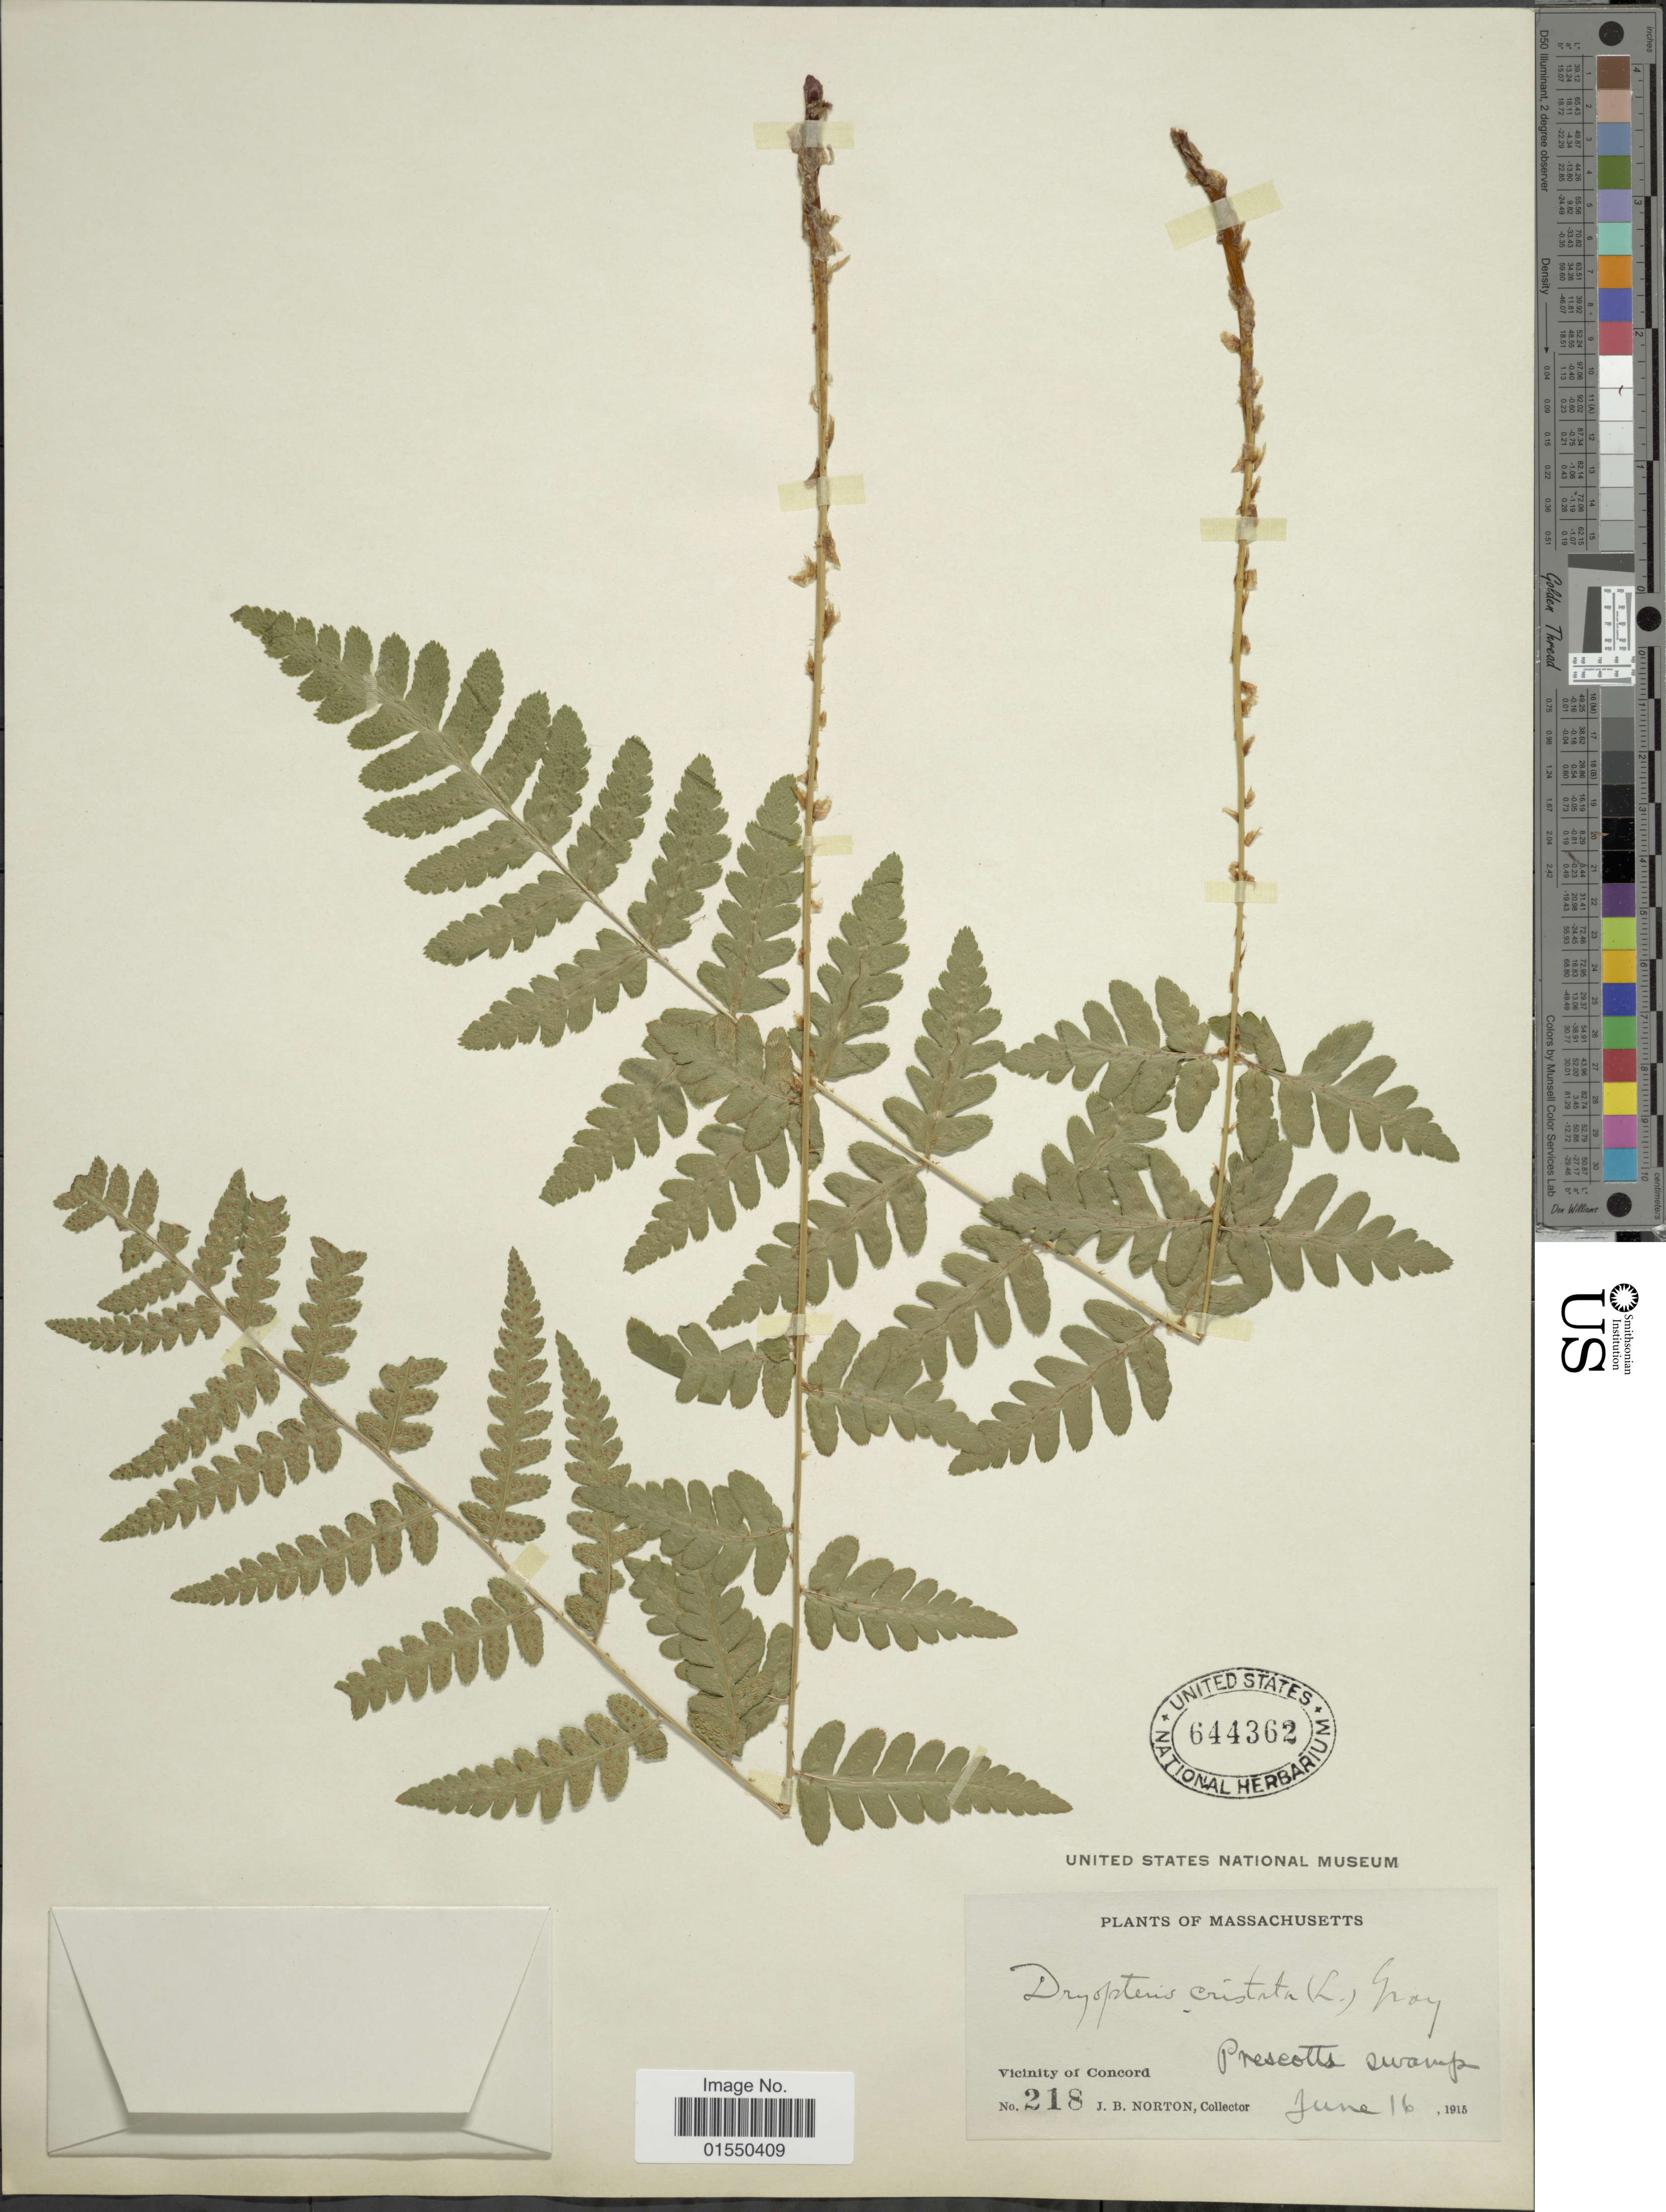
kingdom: Plantae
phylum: Tracheophyta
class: Polypodiopsida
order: Polypodiales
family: Dryopteridaceae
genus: Dryopteris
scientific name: Dryopteris cristata var. spinulosa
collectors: J. B. Norton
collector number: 218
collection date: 1915-06-16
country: United States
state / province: Massachusetts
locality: Vicinity of Concord, Preseotts Swamp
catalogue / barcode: US 644362